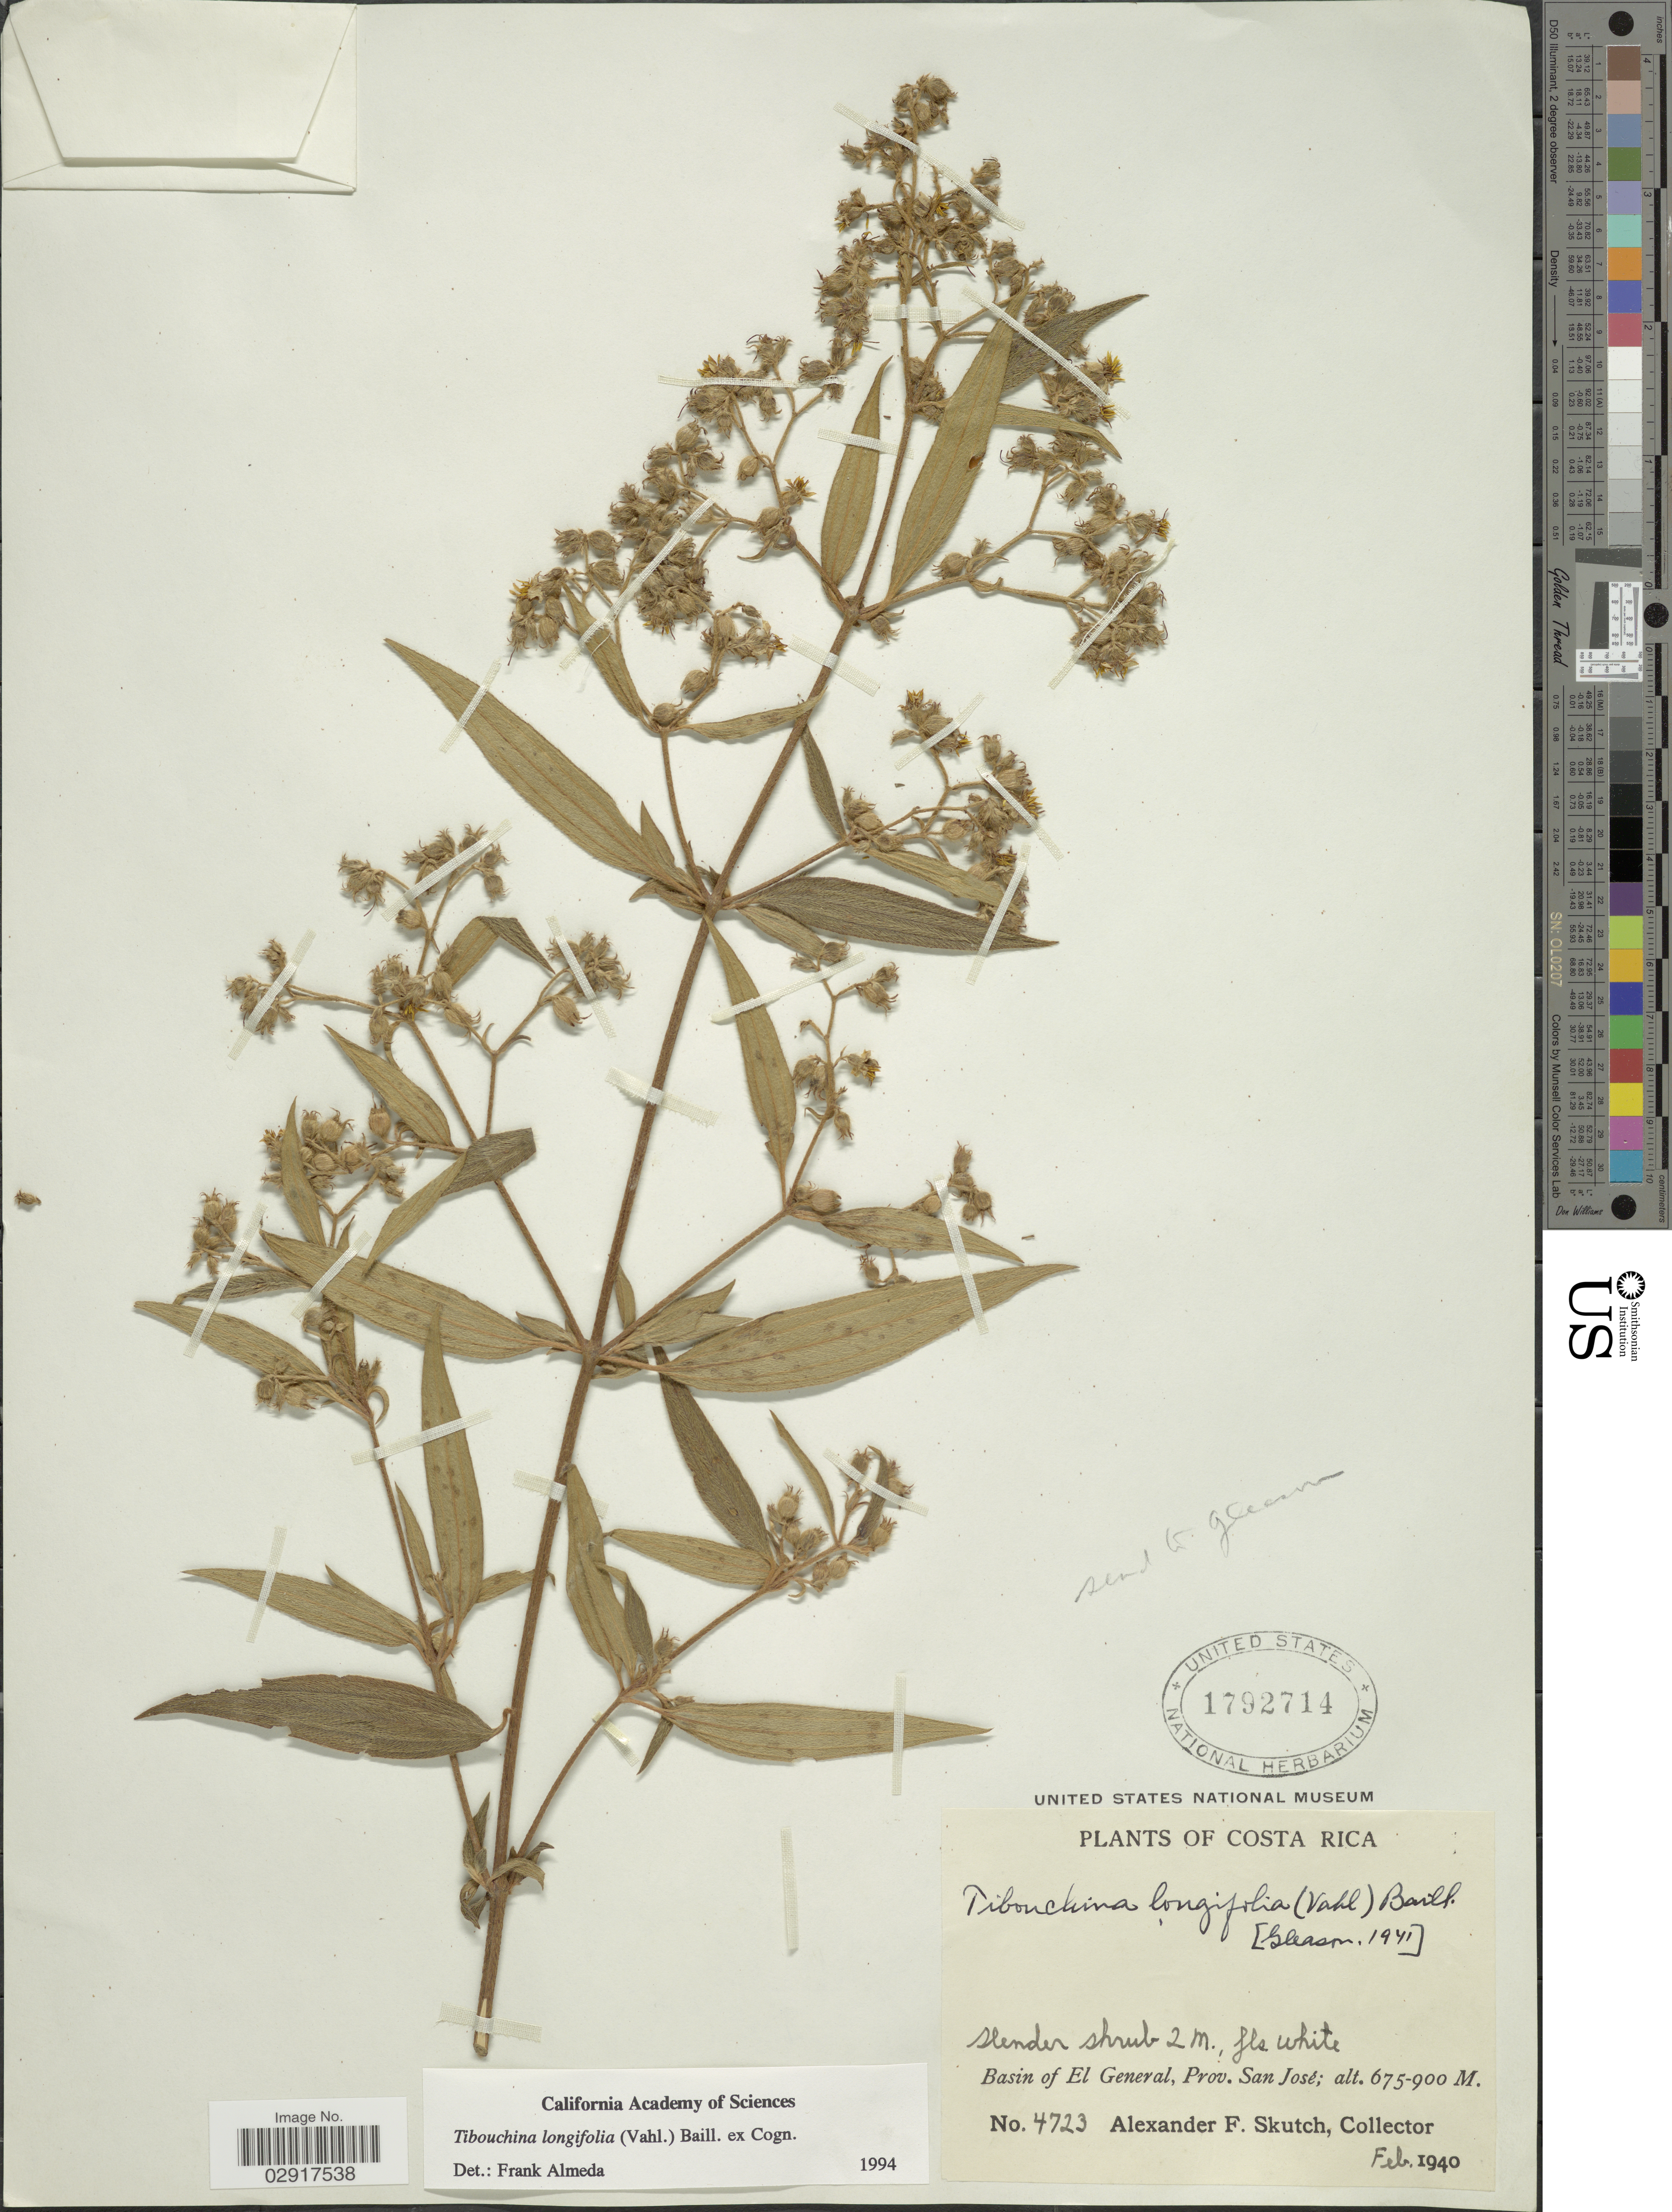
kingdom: Plantae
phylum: Tracheophyta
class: Magnoliopsida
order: Myrtales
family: Melastomataceae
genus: Chaetogastra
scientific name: Chaetogastra longifolia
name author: (Vahl) DC.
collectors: A. F. Skutch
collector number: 4723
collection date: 1940-02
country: Costa Rica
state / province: San José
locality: Basin of El General, Prov. San José.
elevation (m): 675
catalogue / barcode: US 1792714